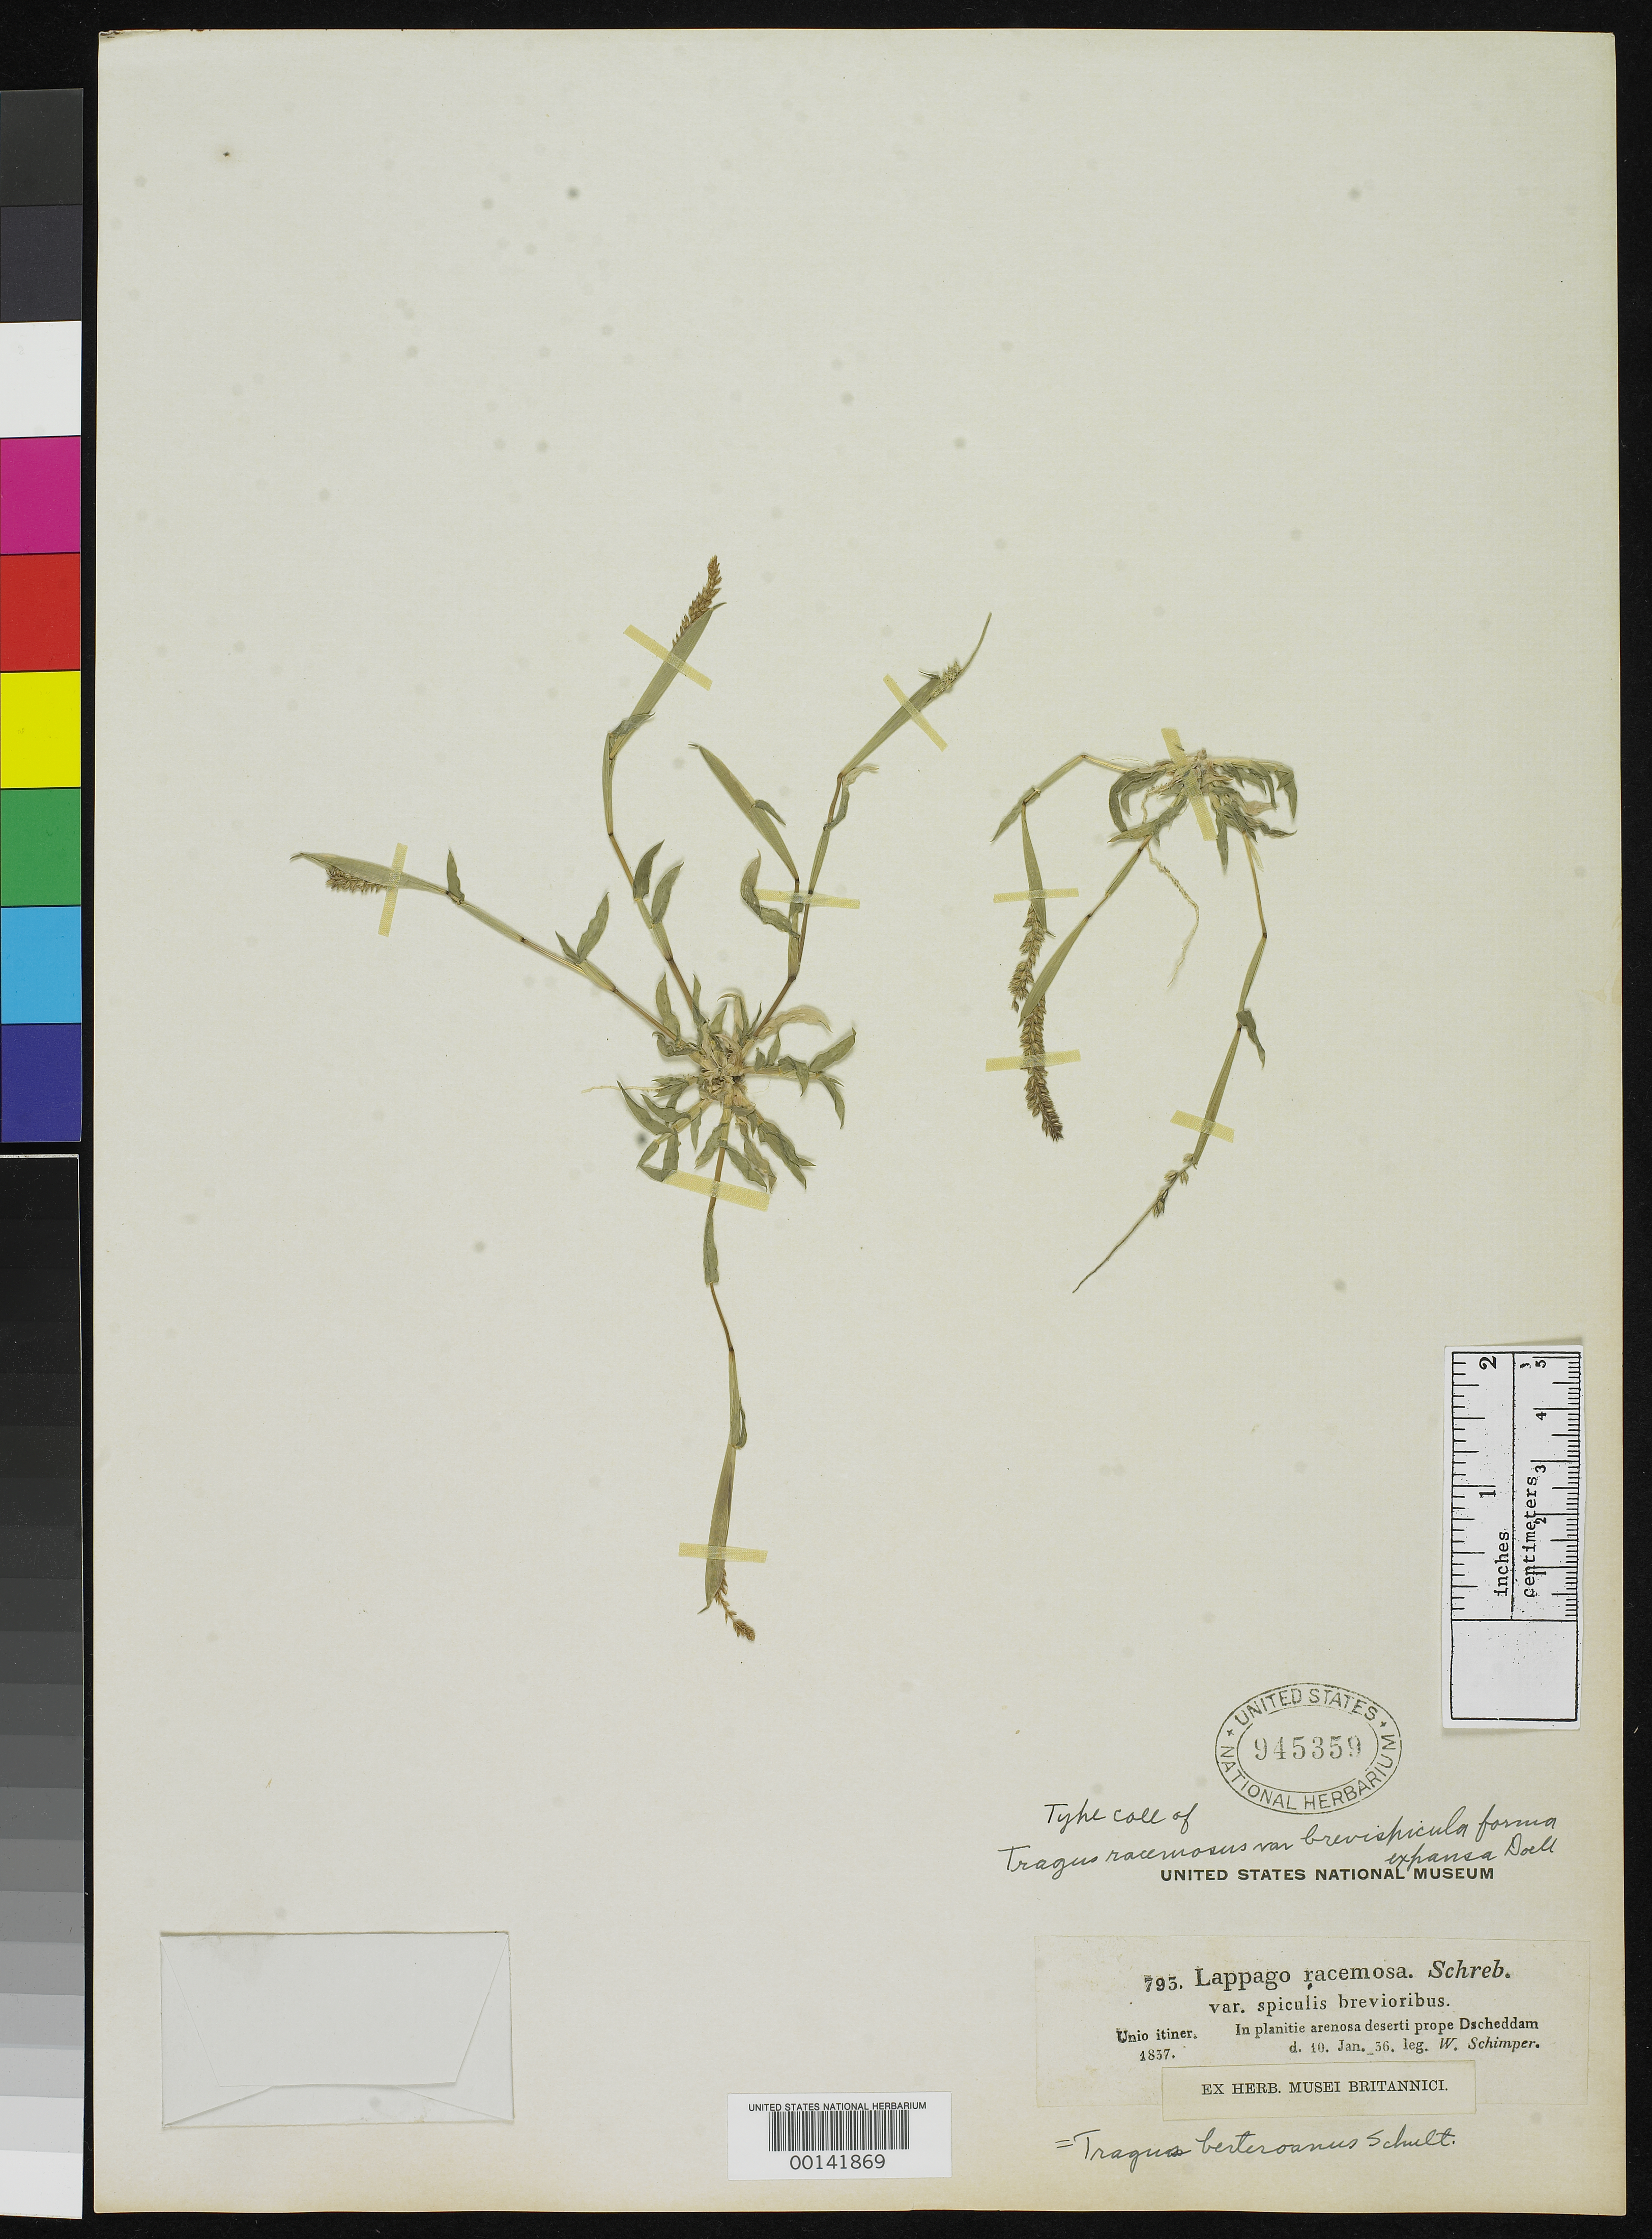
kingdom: Plantae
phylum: Tracheophyta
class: Liliopsida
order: Poales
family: Poaceae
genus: Tragus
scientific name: Tragus racemosus f. expansus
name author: Döll in Mart.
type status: Isotype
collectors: G. W. Schimper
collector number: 793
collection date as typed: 10 Jan 1836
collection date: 1836-01-10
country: Saudi Arabia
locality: In arenosis deserti pr. Dschedda, Arabia.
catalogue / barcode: US 945359